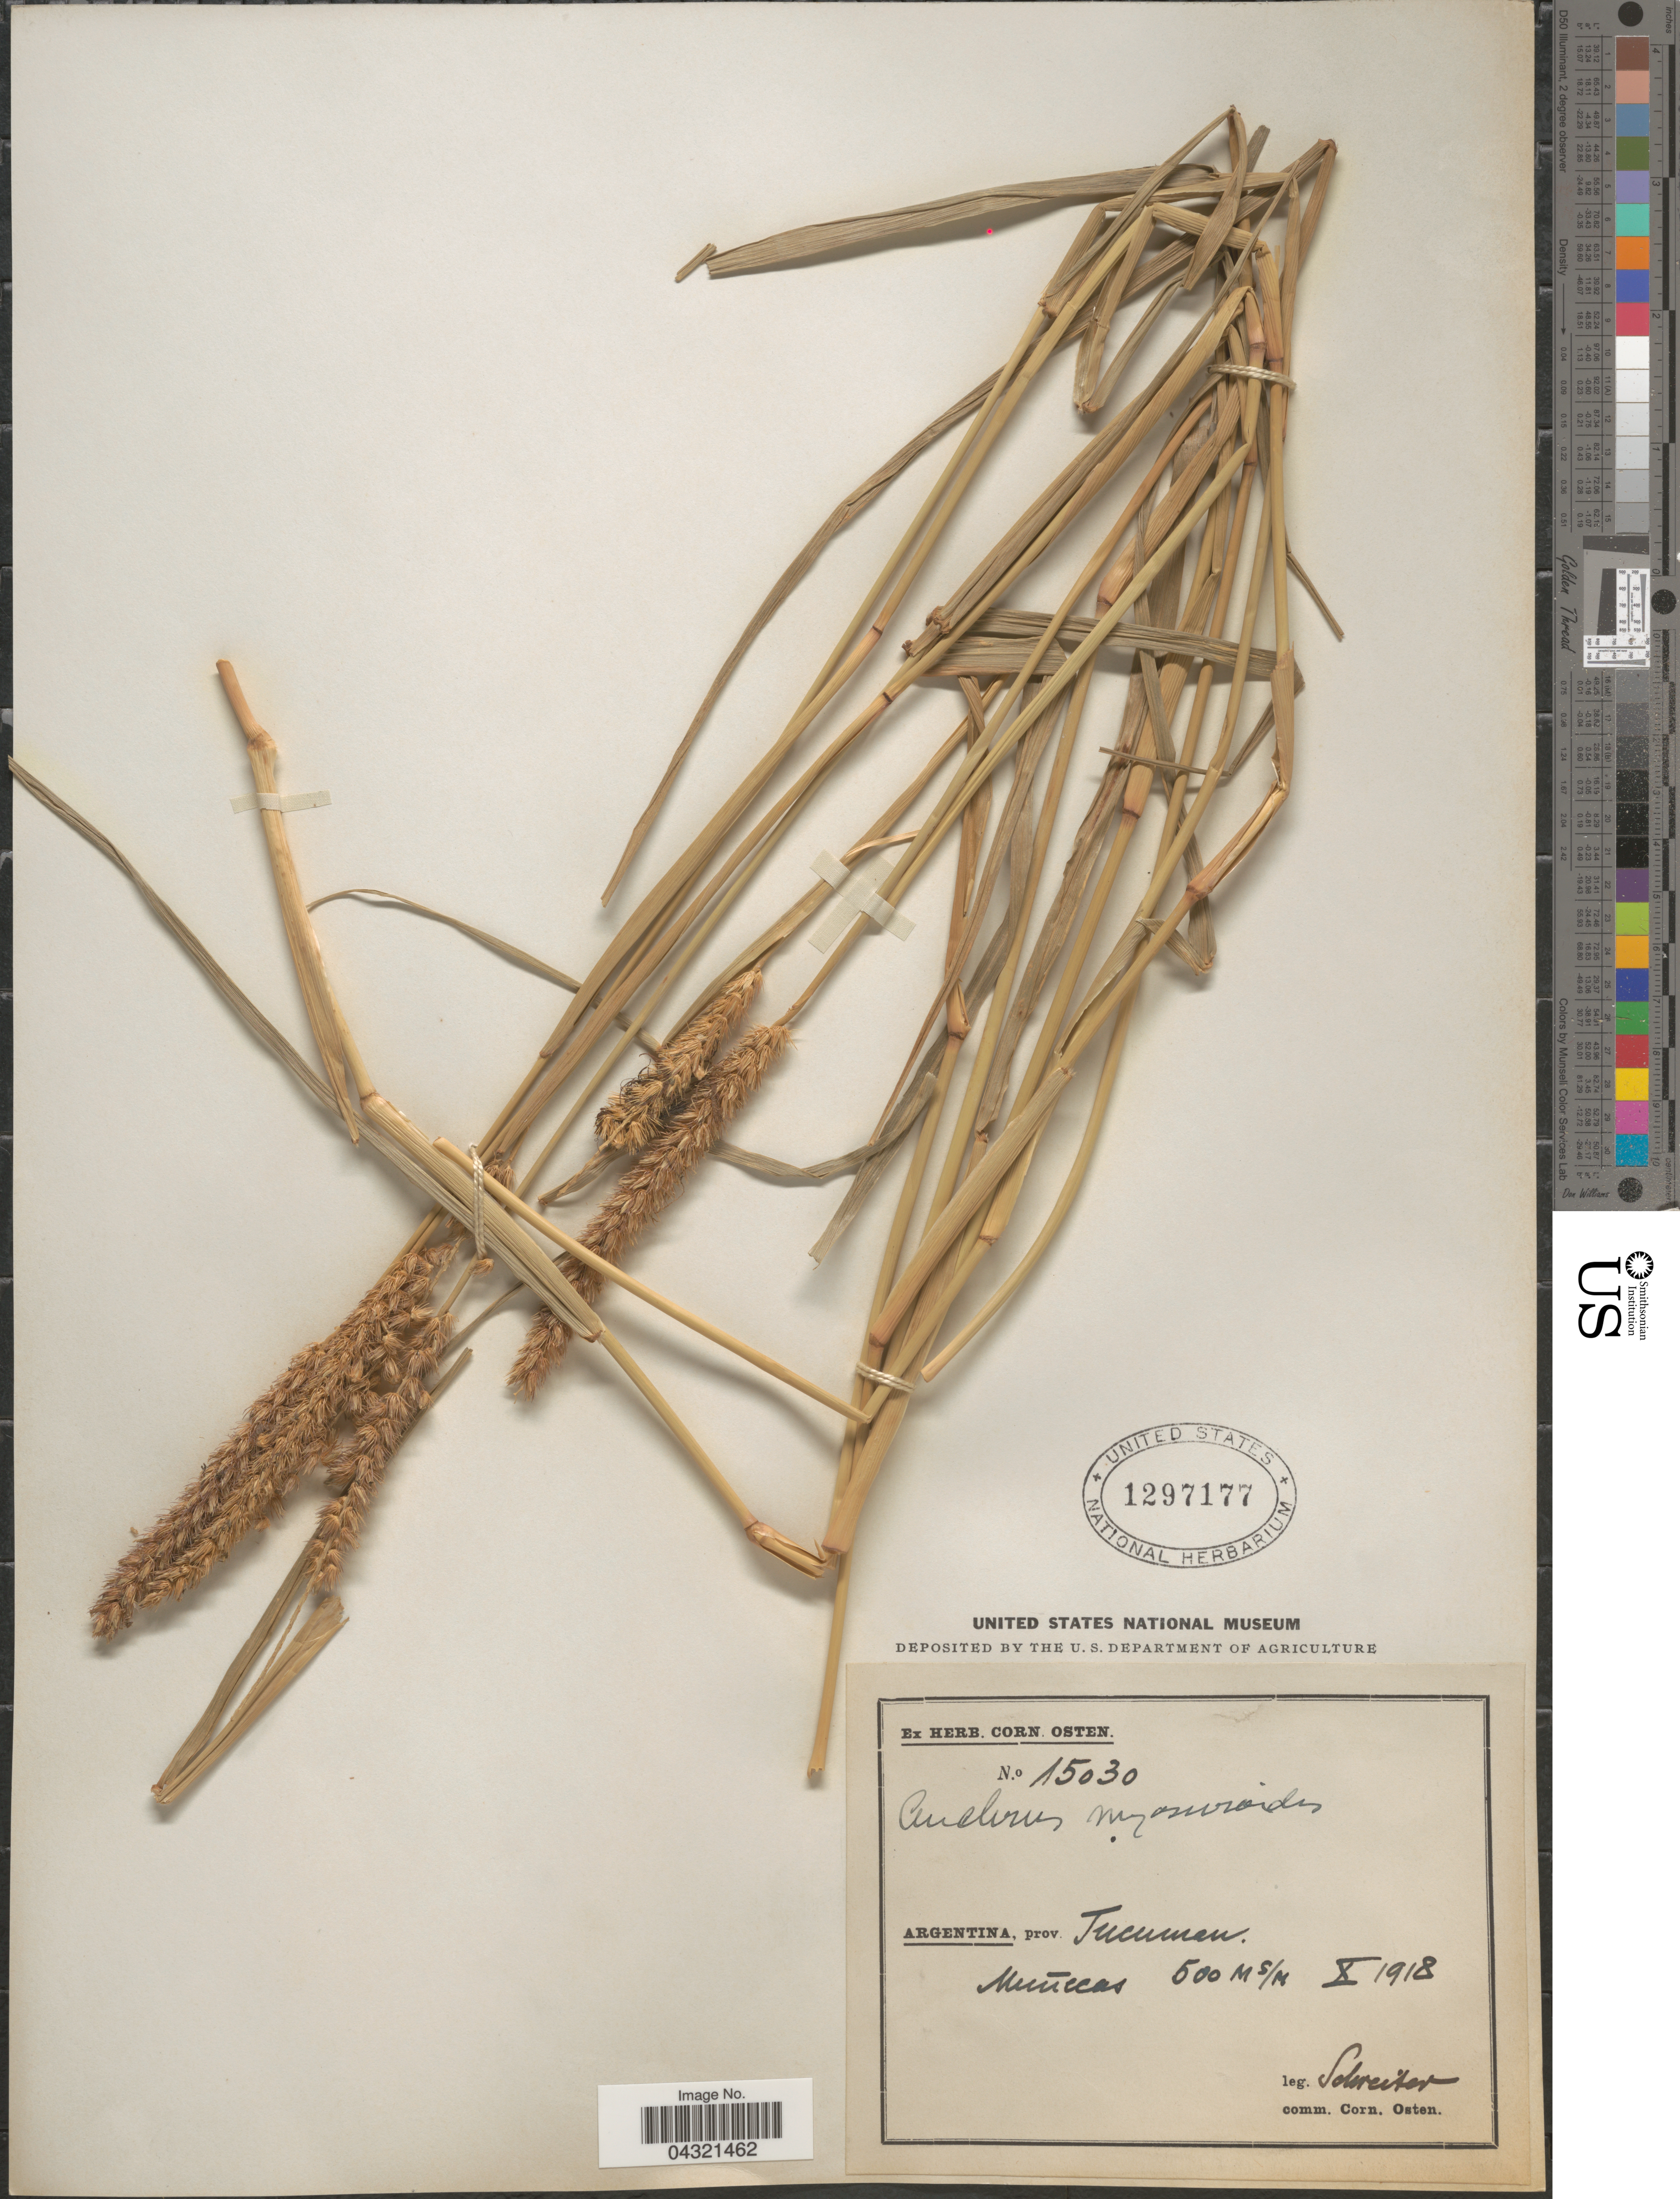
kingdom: Plantae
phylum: Tracheophyta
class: Liliopsida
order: Poales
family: Poaceae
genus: Cenchrus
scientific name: Cenchrus myosuroides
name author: Kunth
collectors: -. Schreiter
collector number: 15030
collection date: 1918-10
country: Argentina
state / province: Tucuman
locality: Muñecas.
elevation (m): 500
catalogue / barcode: US 1297177